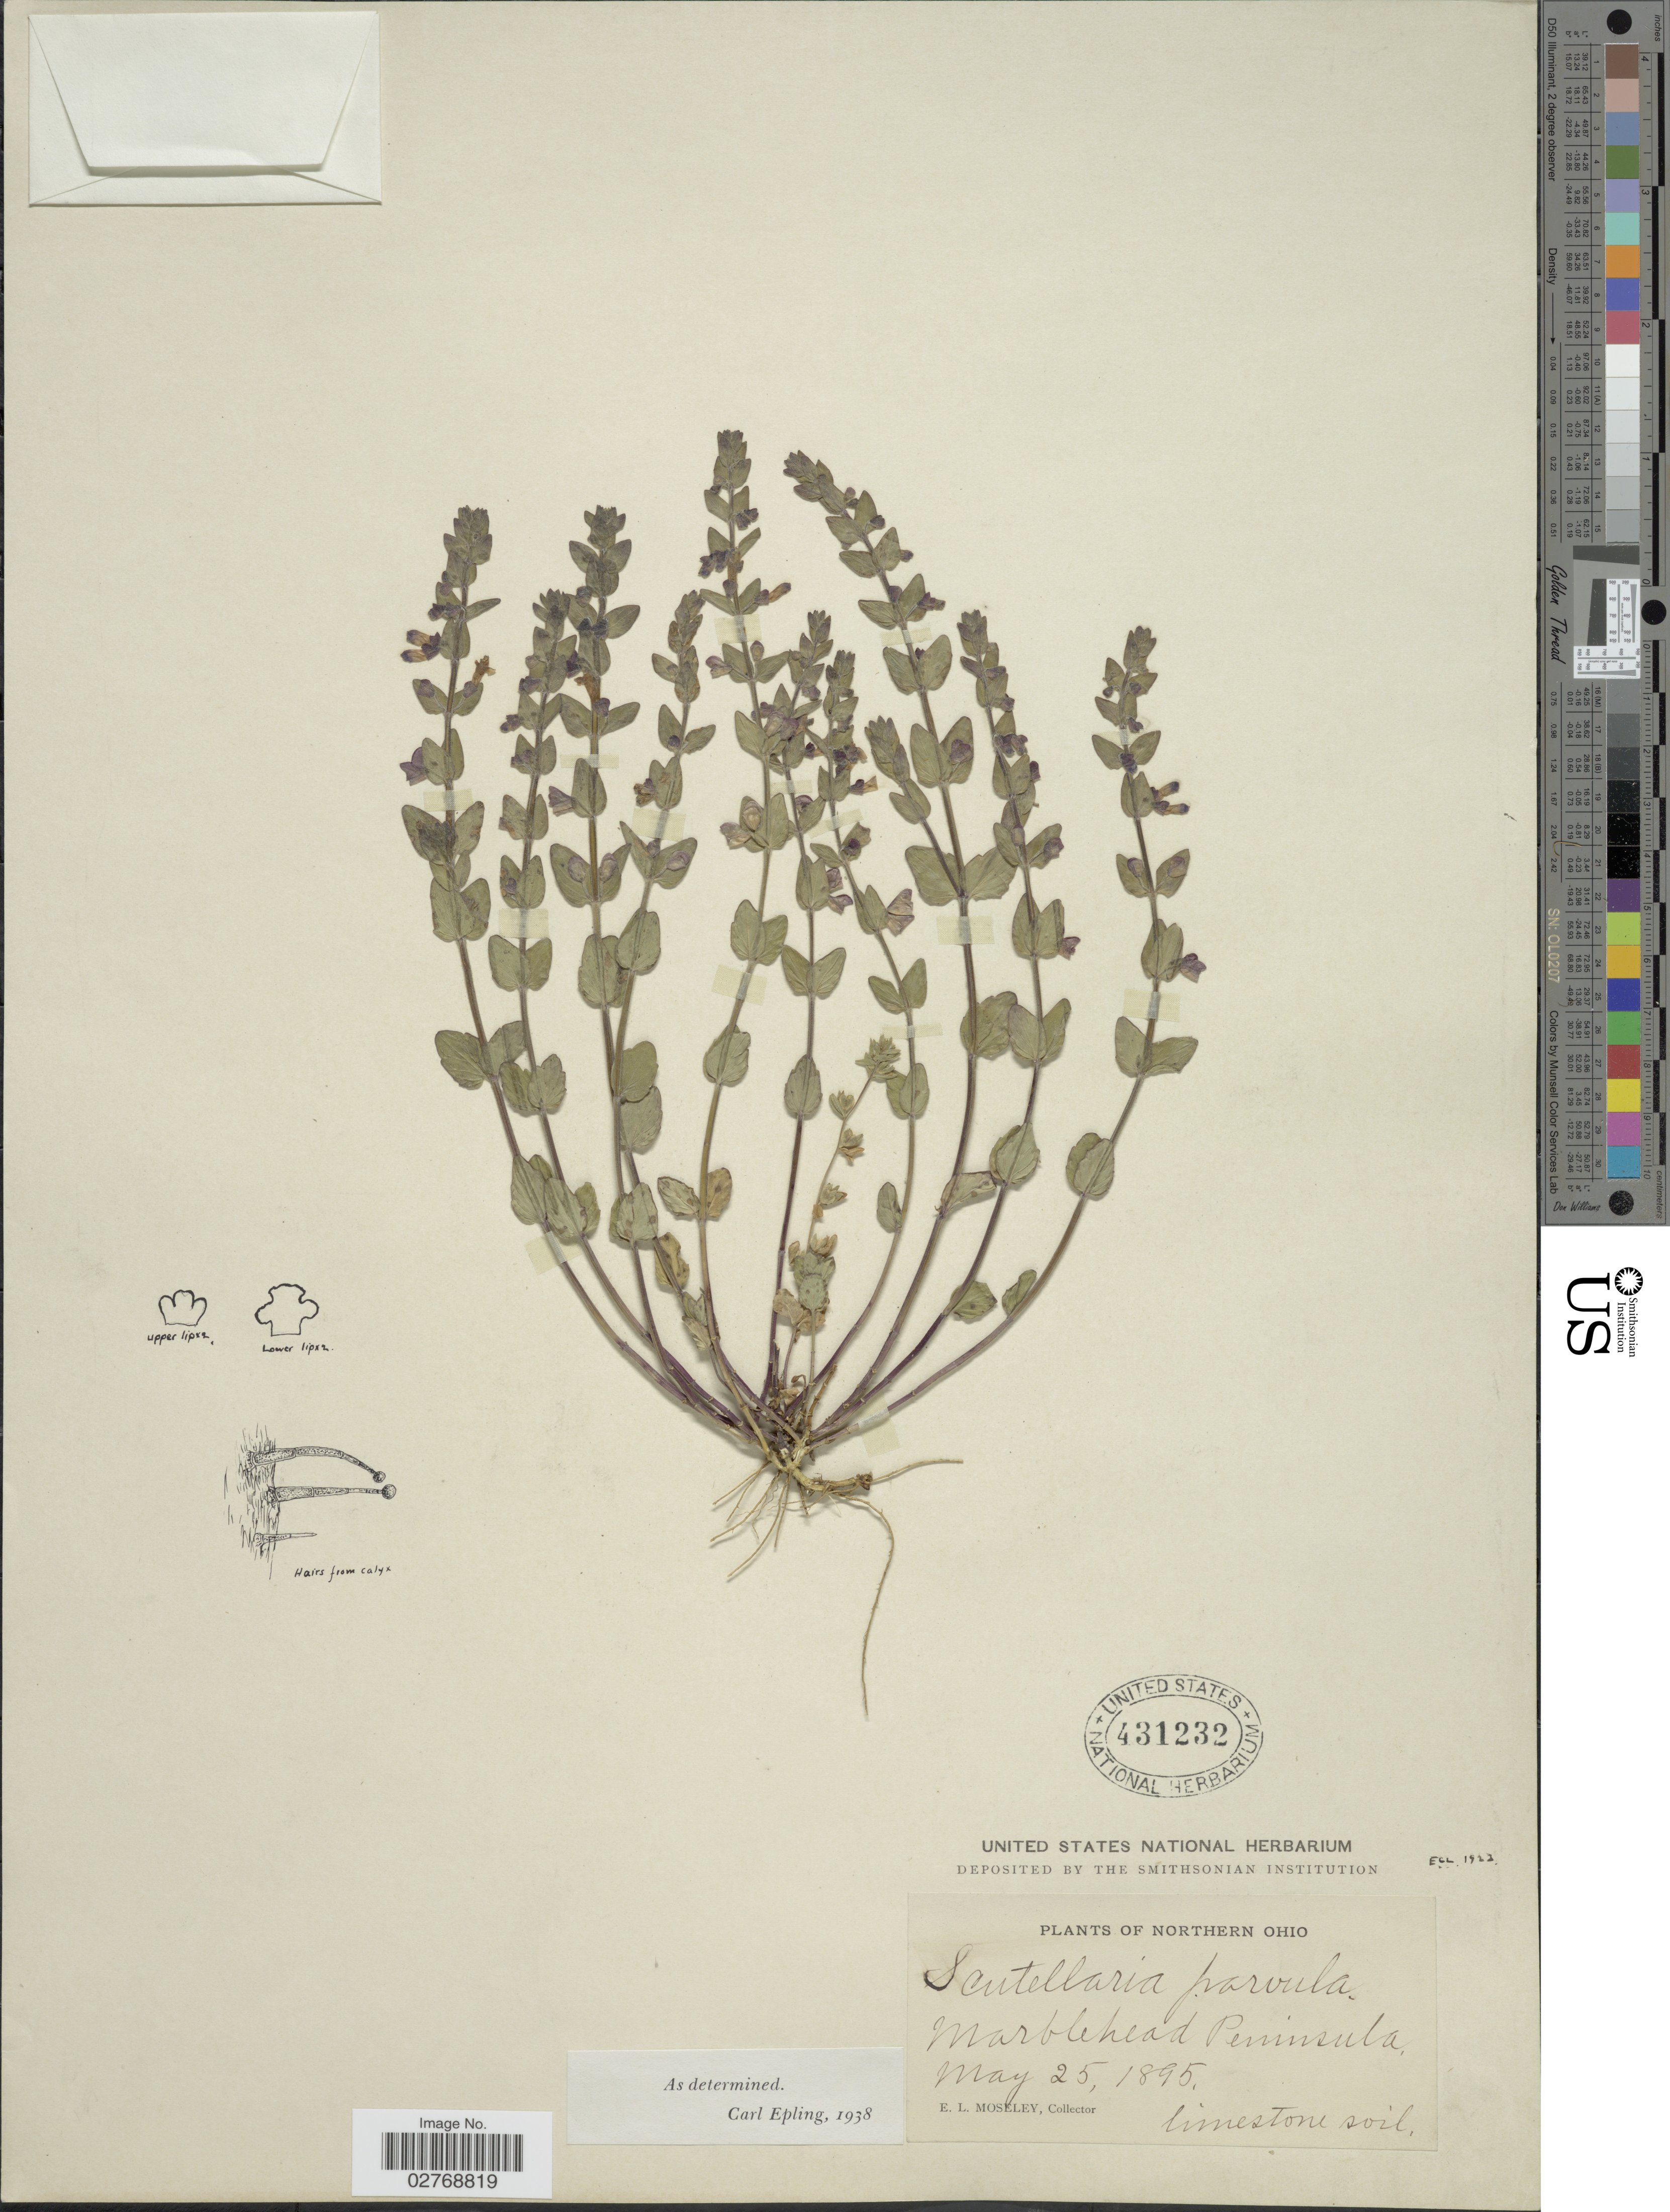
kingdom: Plantae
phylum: Tracheophyta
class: Magnoliopsida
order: Lamiales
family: Lamiaceae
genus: Scutellaria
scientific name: Scutellaria parvula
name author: Michx.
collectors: E. Moseley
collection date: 1895-05-25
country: United States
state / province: Ohio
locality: Northern Ohio. Marblehead Peninsula.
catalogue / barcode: US 431232